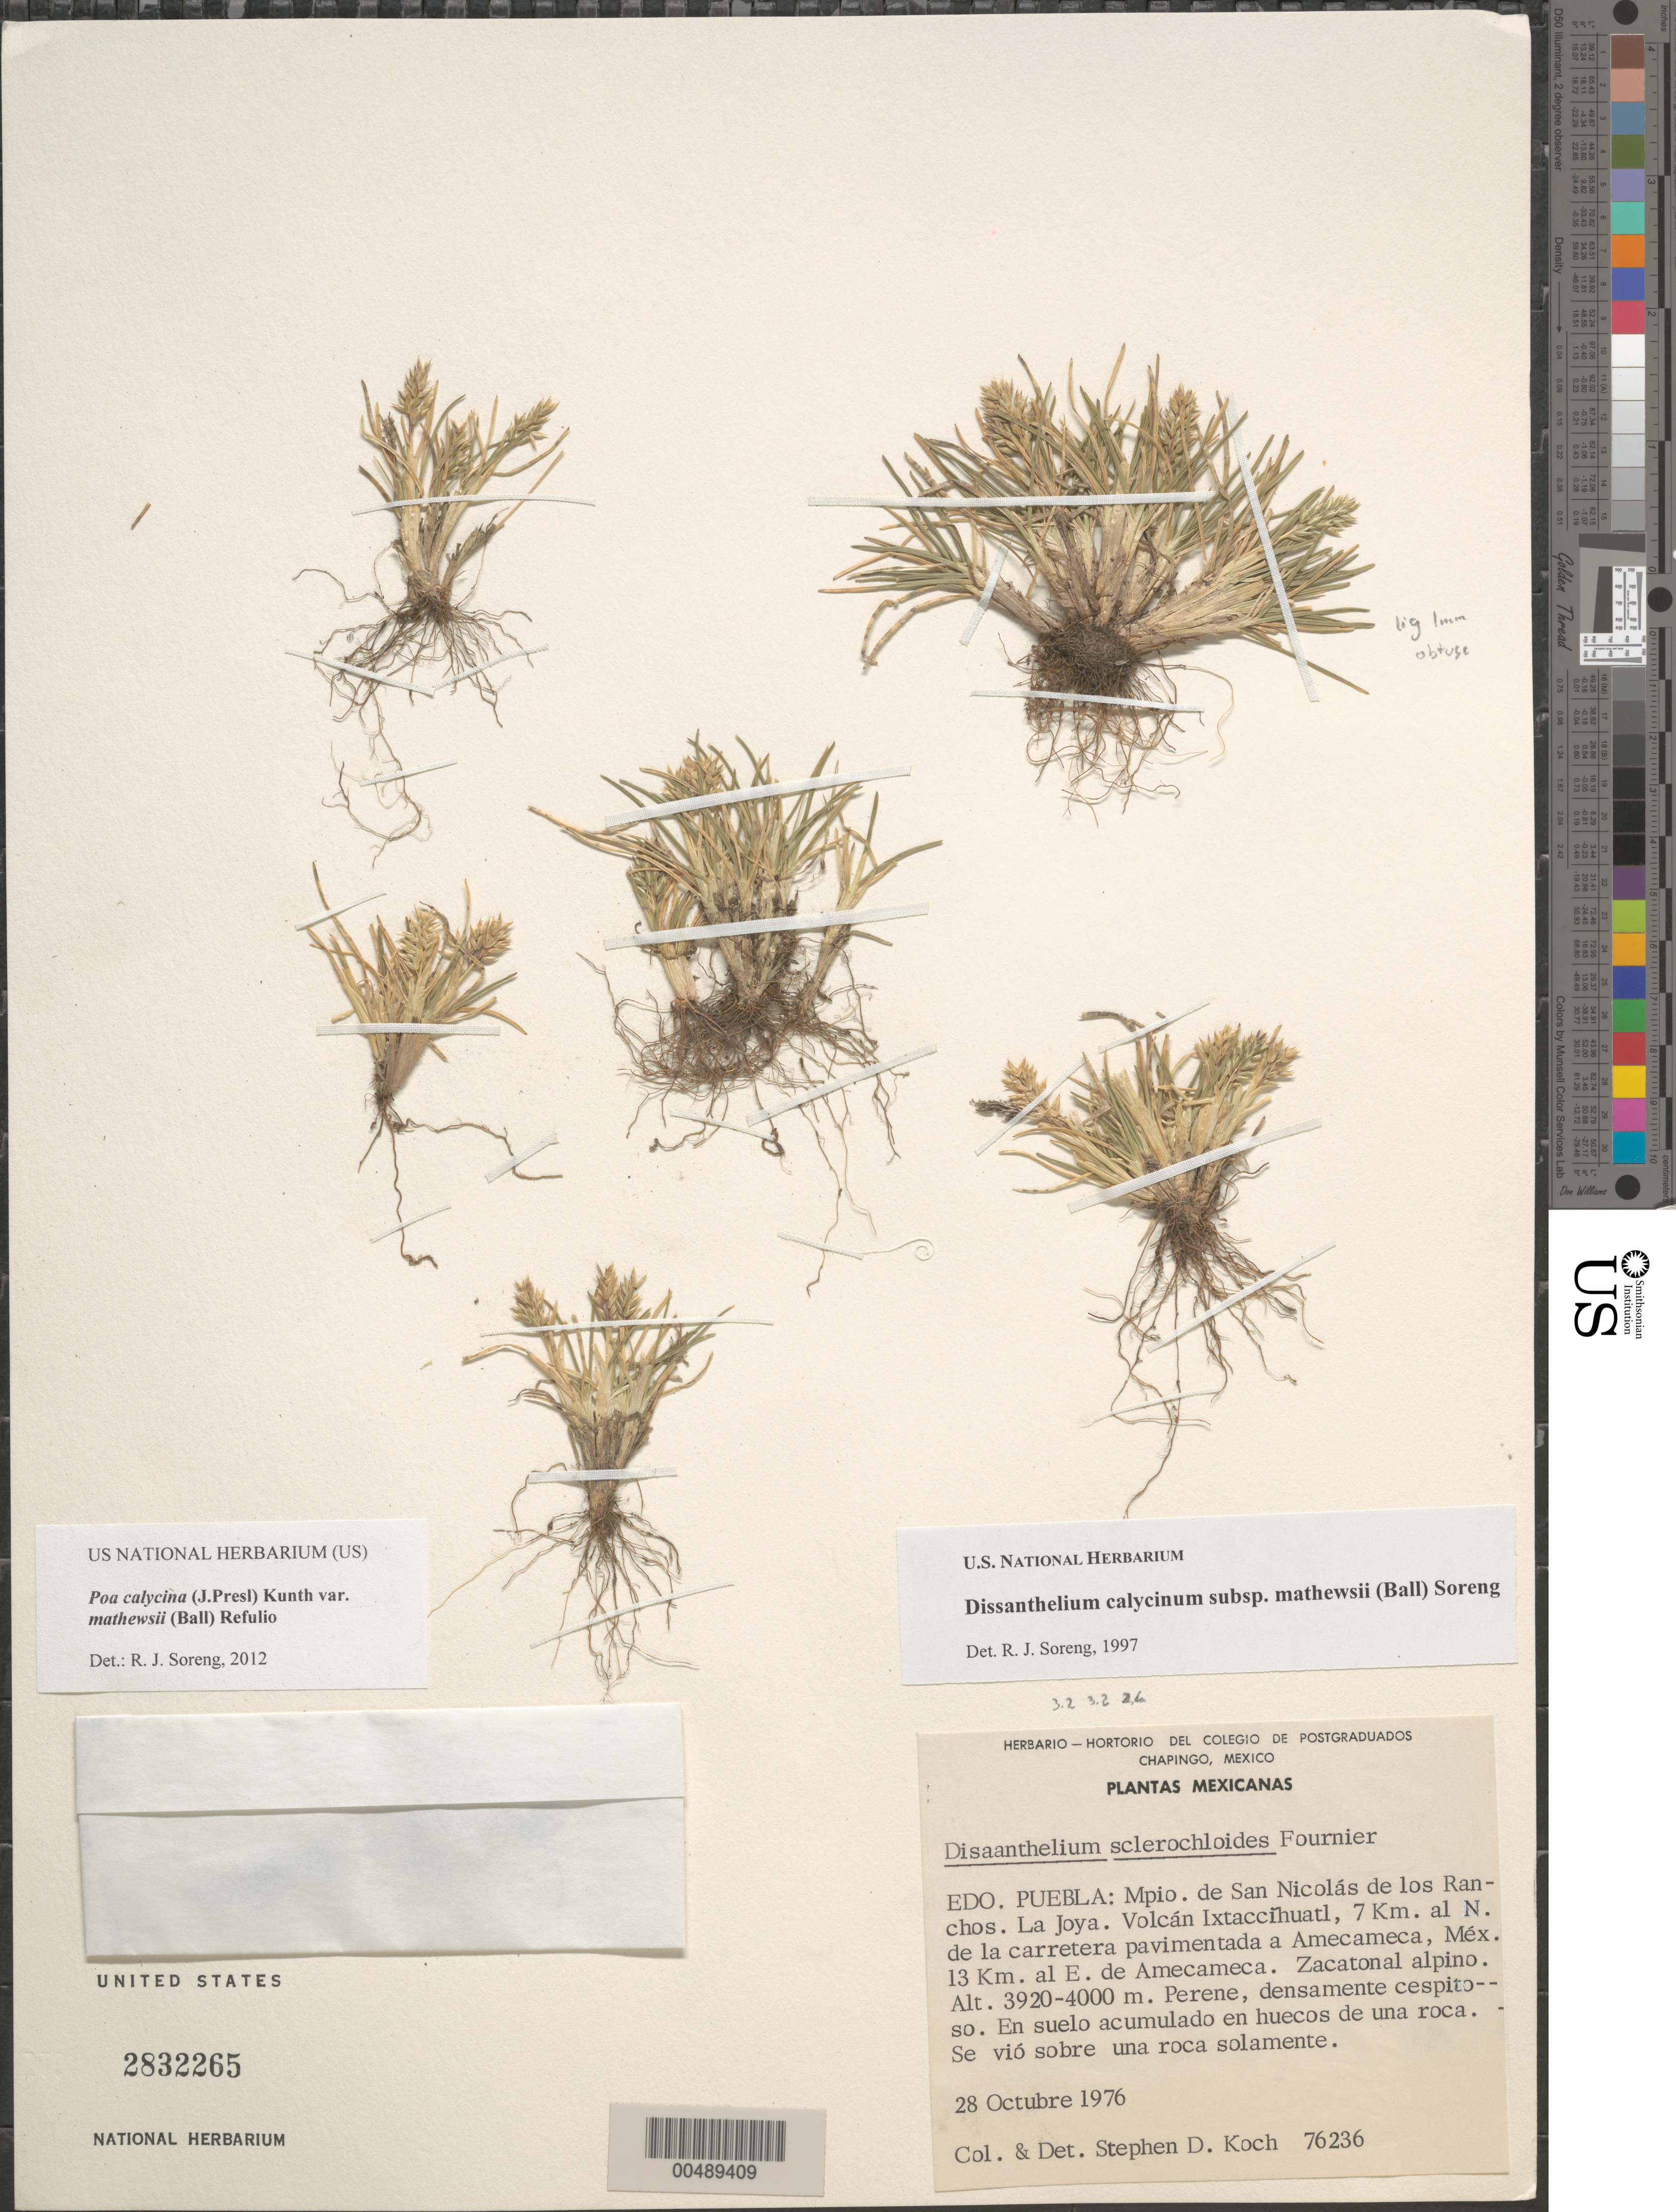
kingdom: Plantae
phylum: Tracheophyta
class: Liliopsida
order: Poales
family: Poaceae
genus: Poa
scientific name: Poa calycina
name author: (J. Presl) Kunth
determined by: Soreng, Robert J., Research Associate (BOT), Smithsonian Institution - National Museum of Natural History (UNITED STATES)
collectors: S. D. Koch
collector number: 76236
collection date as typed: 28 Oct 1976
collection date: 1976-10-28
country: Mexico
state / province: Puebla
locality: San Nicolás de los Ranchos Mun., La Joya, Volcán Iztaccíhuatl, 7 km N of the paved rd to Amecameca, Mex, 13 km E Amecameca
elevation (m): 3920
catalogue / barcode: US 2832265